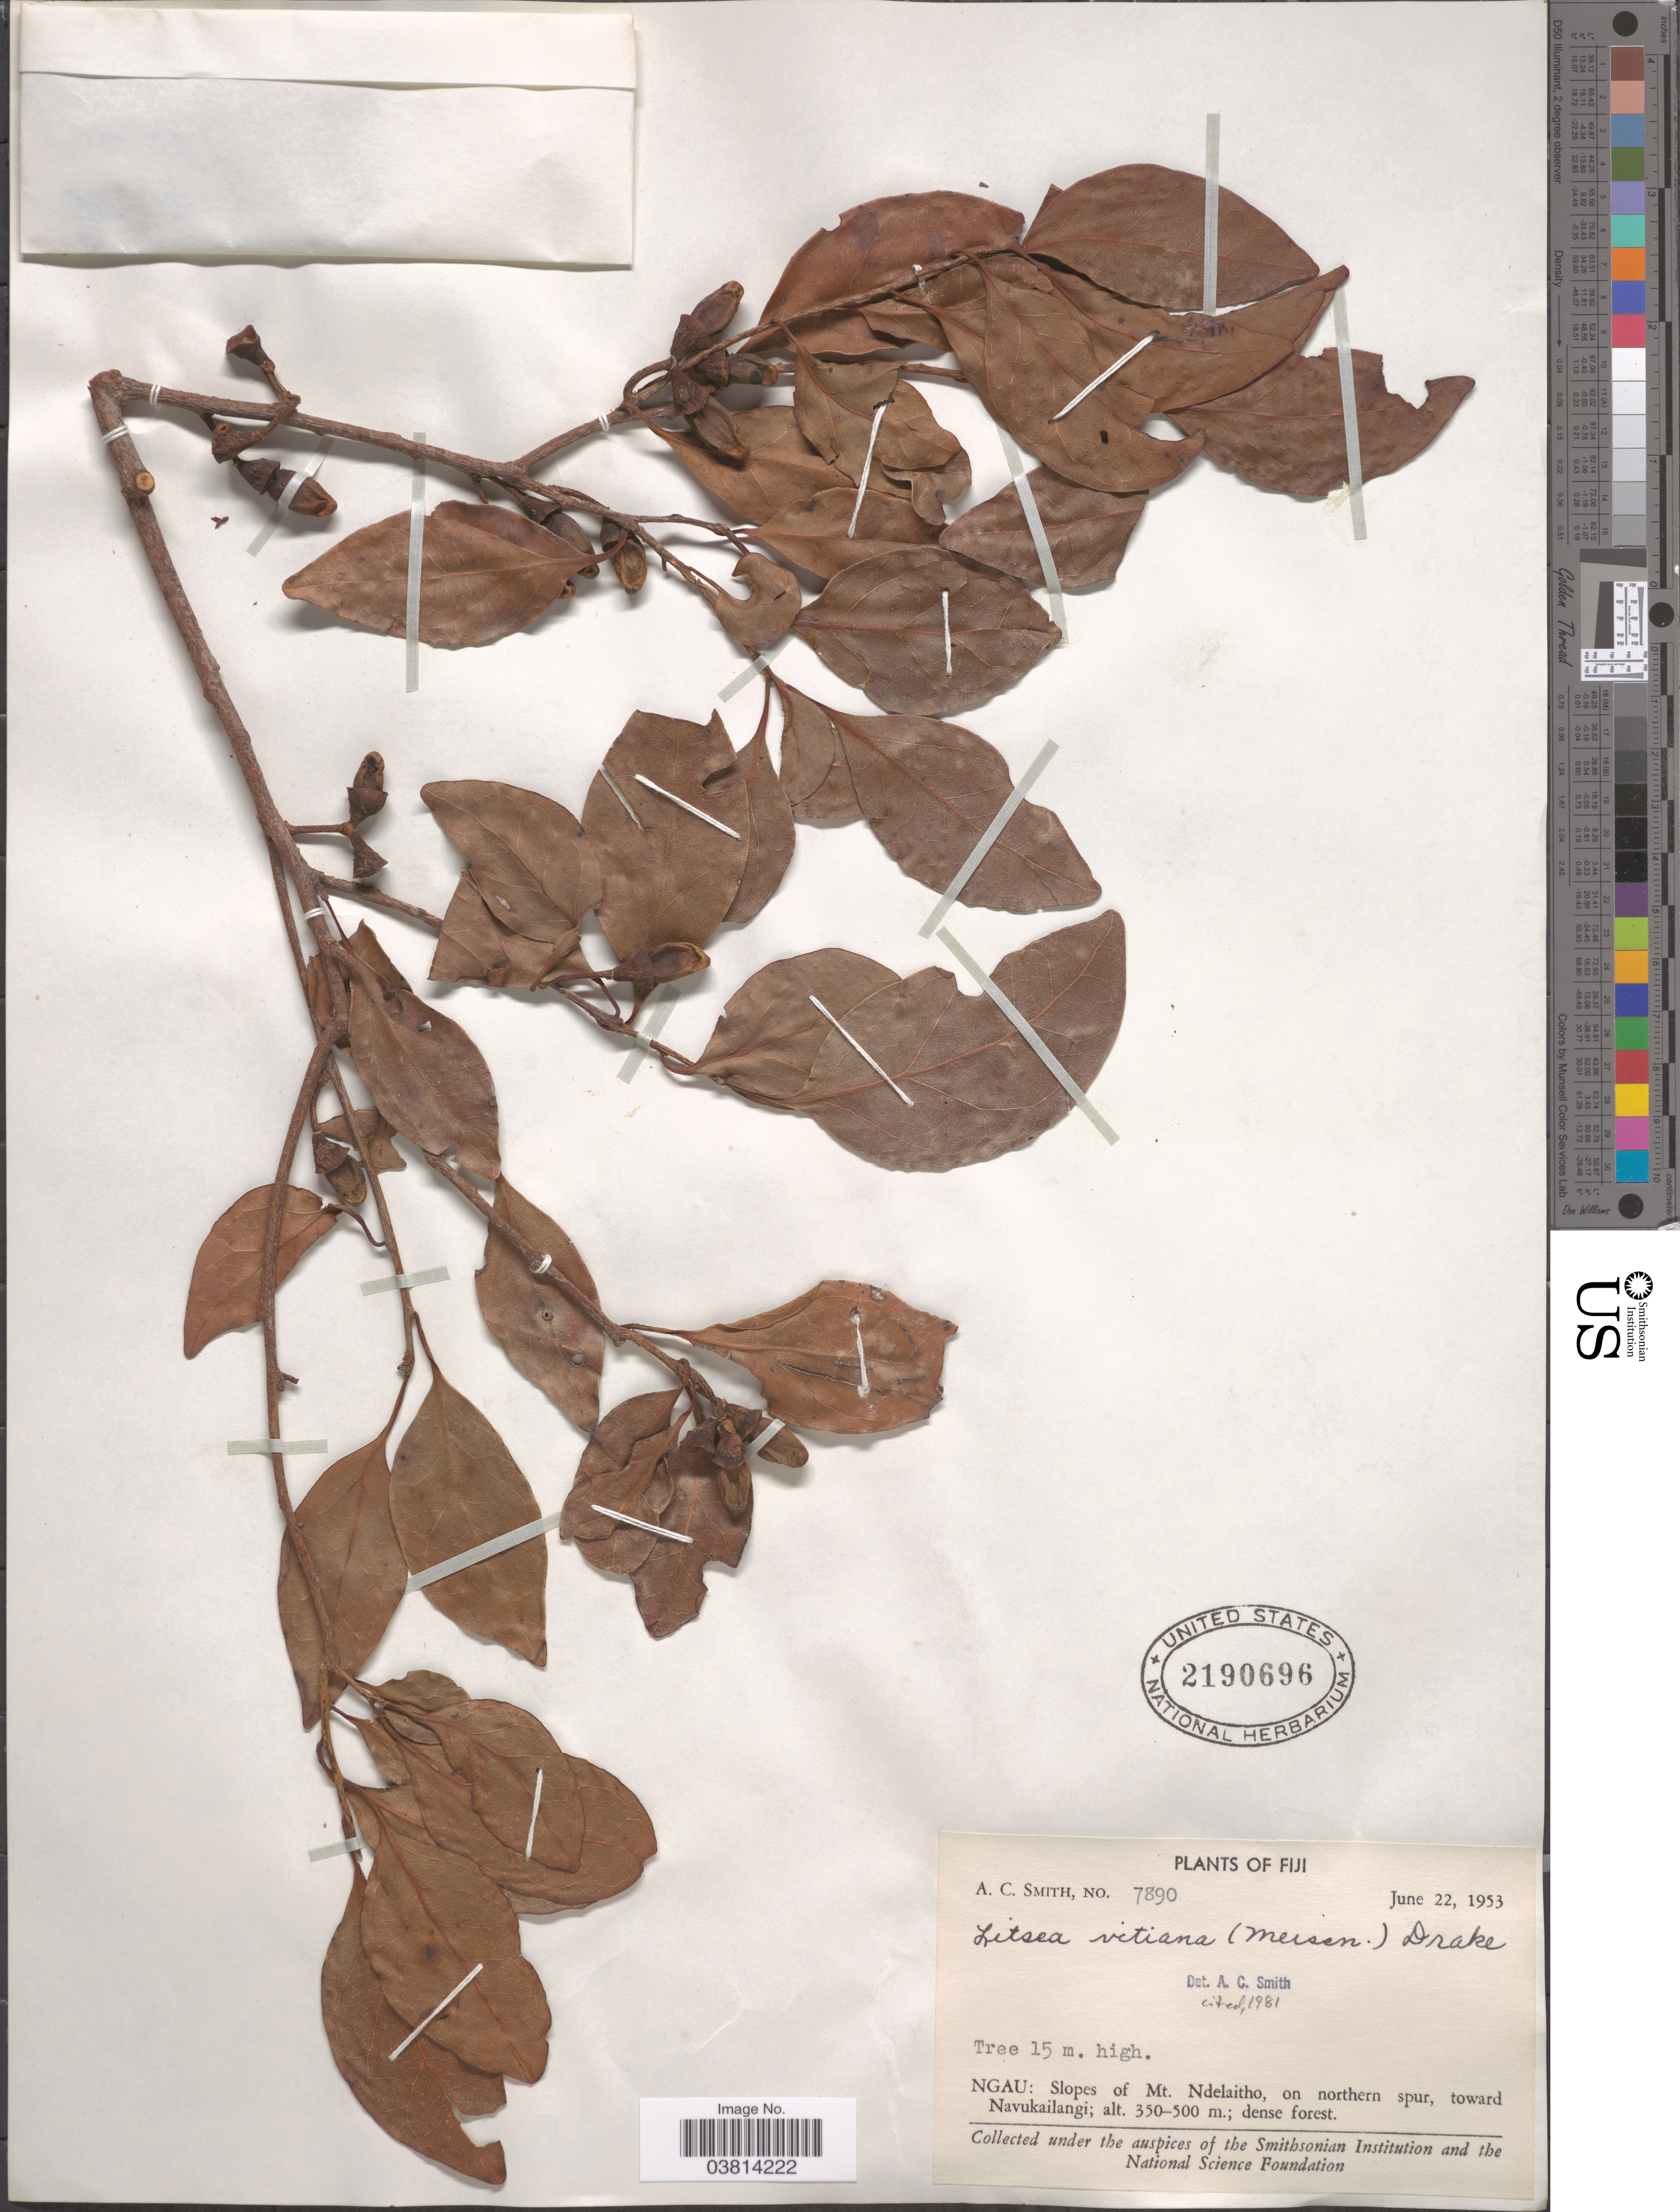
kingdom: Plantae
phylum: Tracheophyta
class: Magnoliopsida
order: Laurales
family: Lauraceae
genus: Litsea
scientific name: Litsea vitiana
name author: (Meisn.) Drake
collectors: A. C. Smith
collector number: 7890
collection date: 1953-06-22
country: Fiji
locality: Ngau: Slopes of Mt. Ndelaitho, on northen spur, toward Navukailangi.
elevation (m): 350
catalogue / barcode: US 2190696